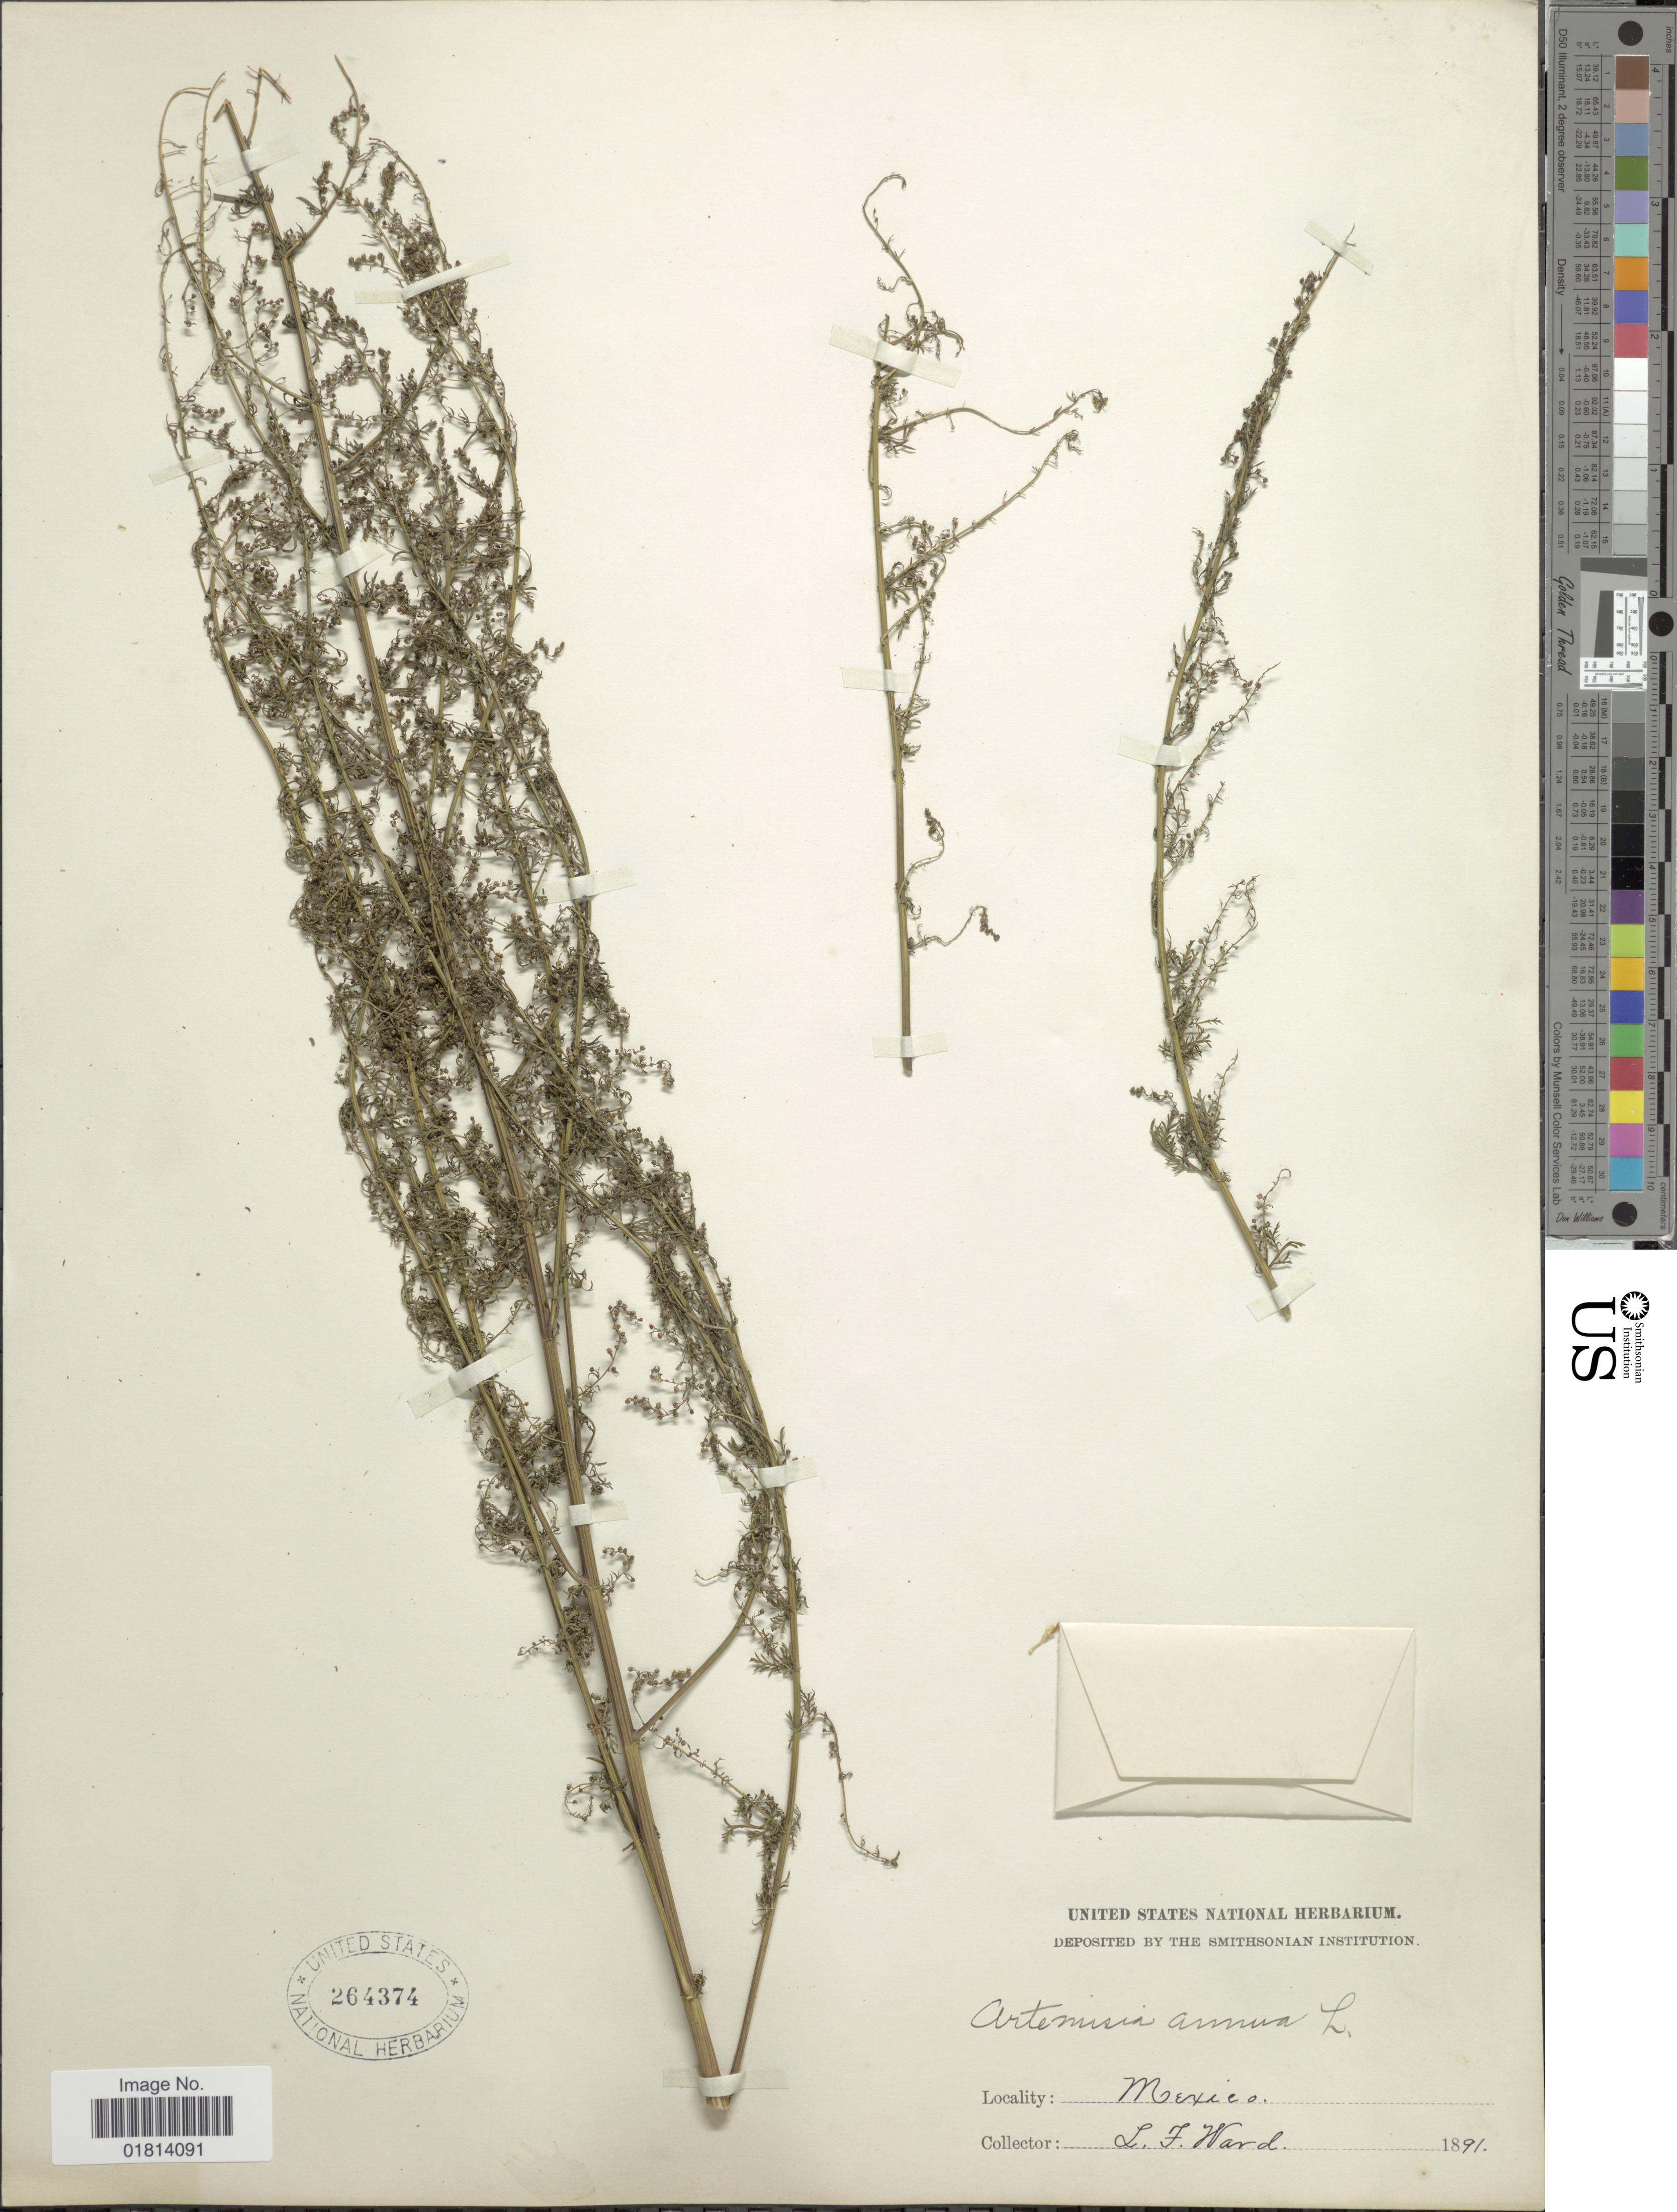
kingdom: Plantae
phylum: Tracheophyta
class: Magnoliopsida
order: Asterales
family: Asteraceae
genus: Artemisia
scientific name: Artemisia annua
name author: L.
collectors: L. Ward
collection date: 1891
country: Mexico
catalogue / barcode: US 264374